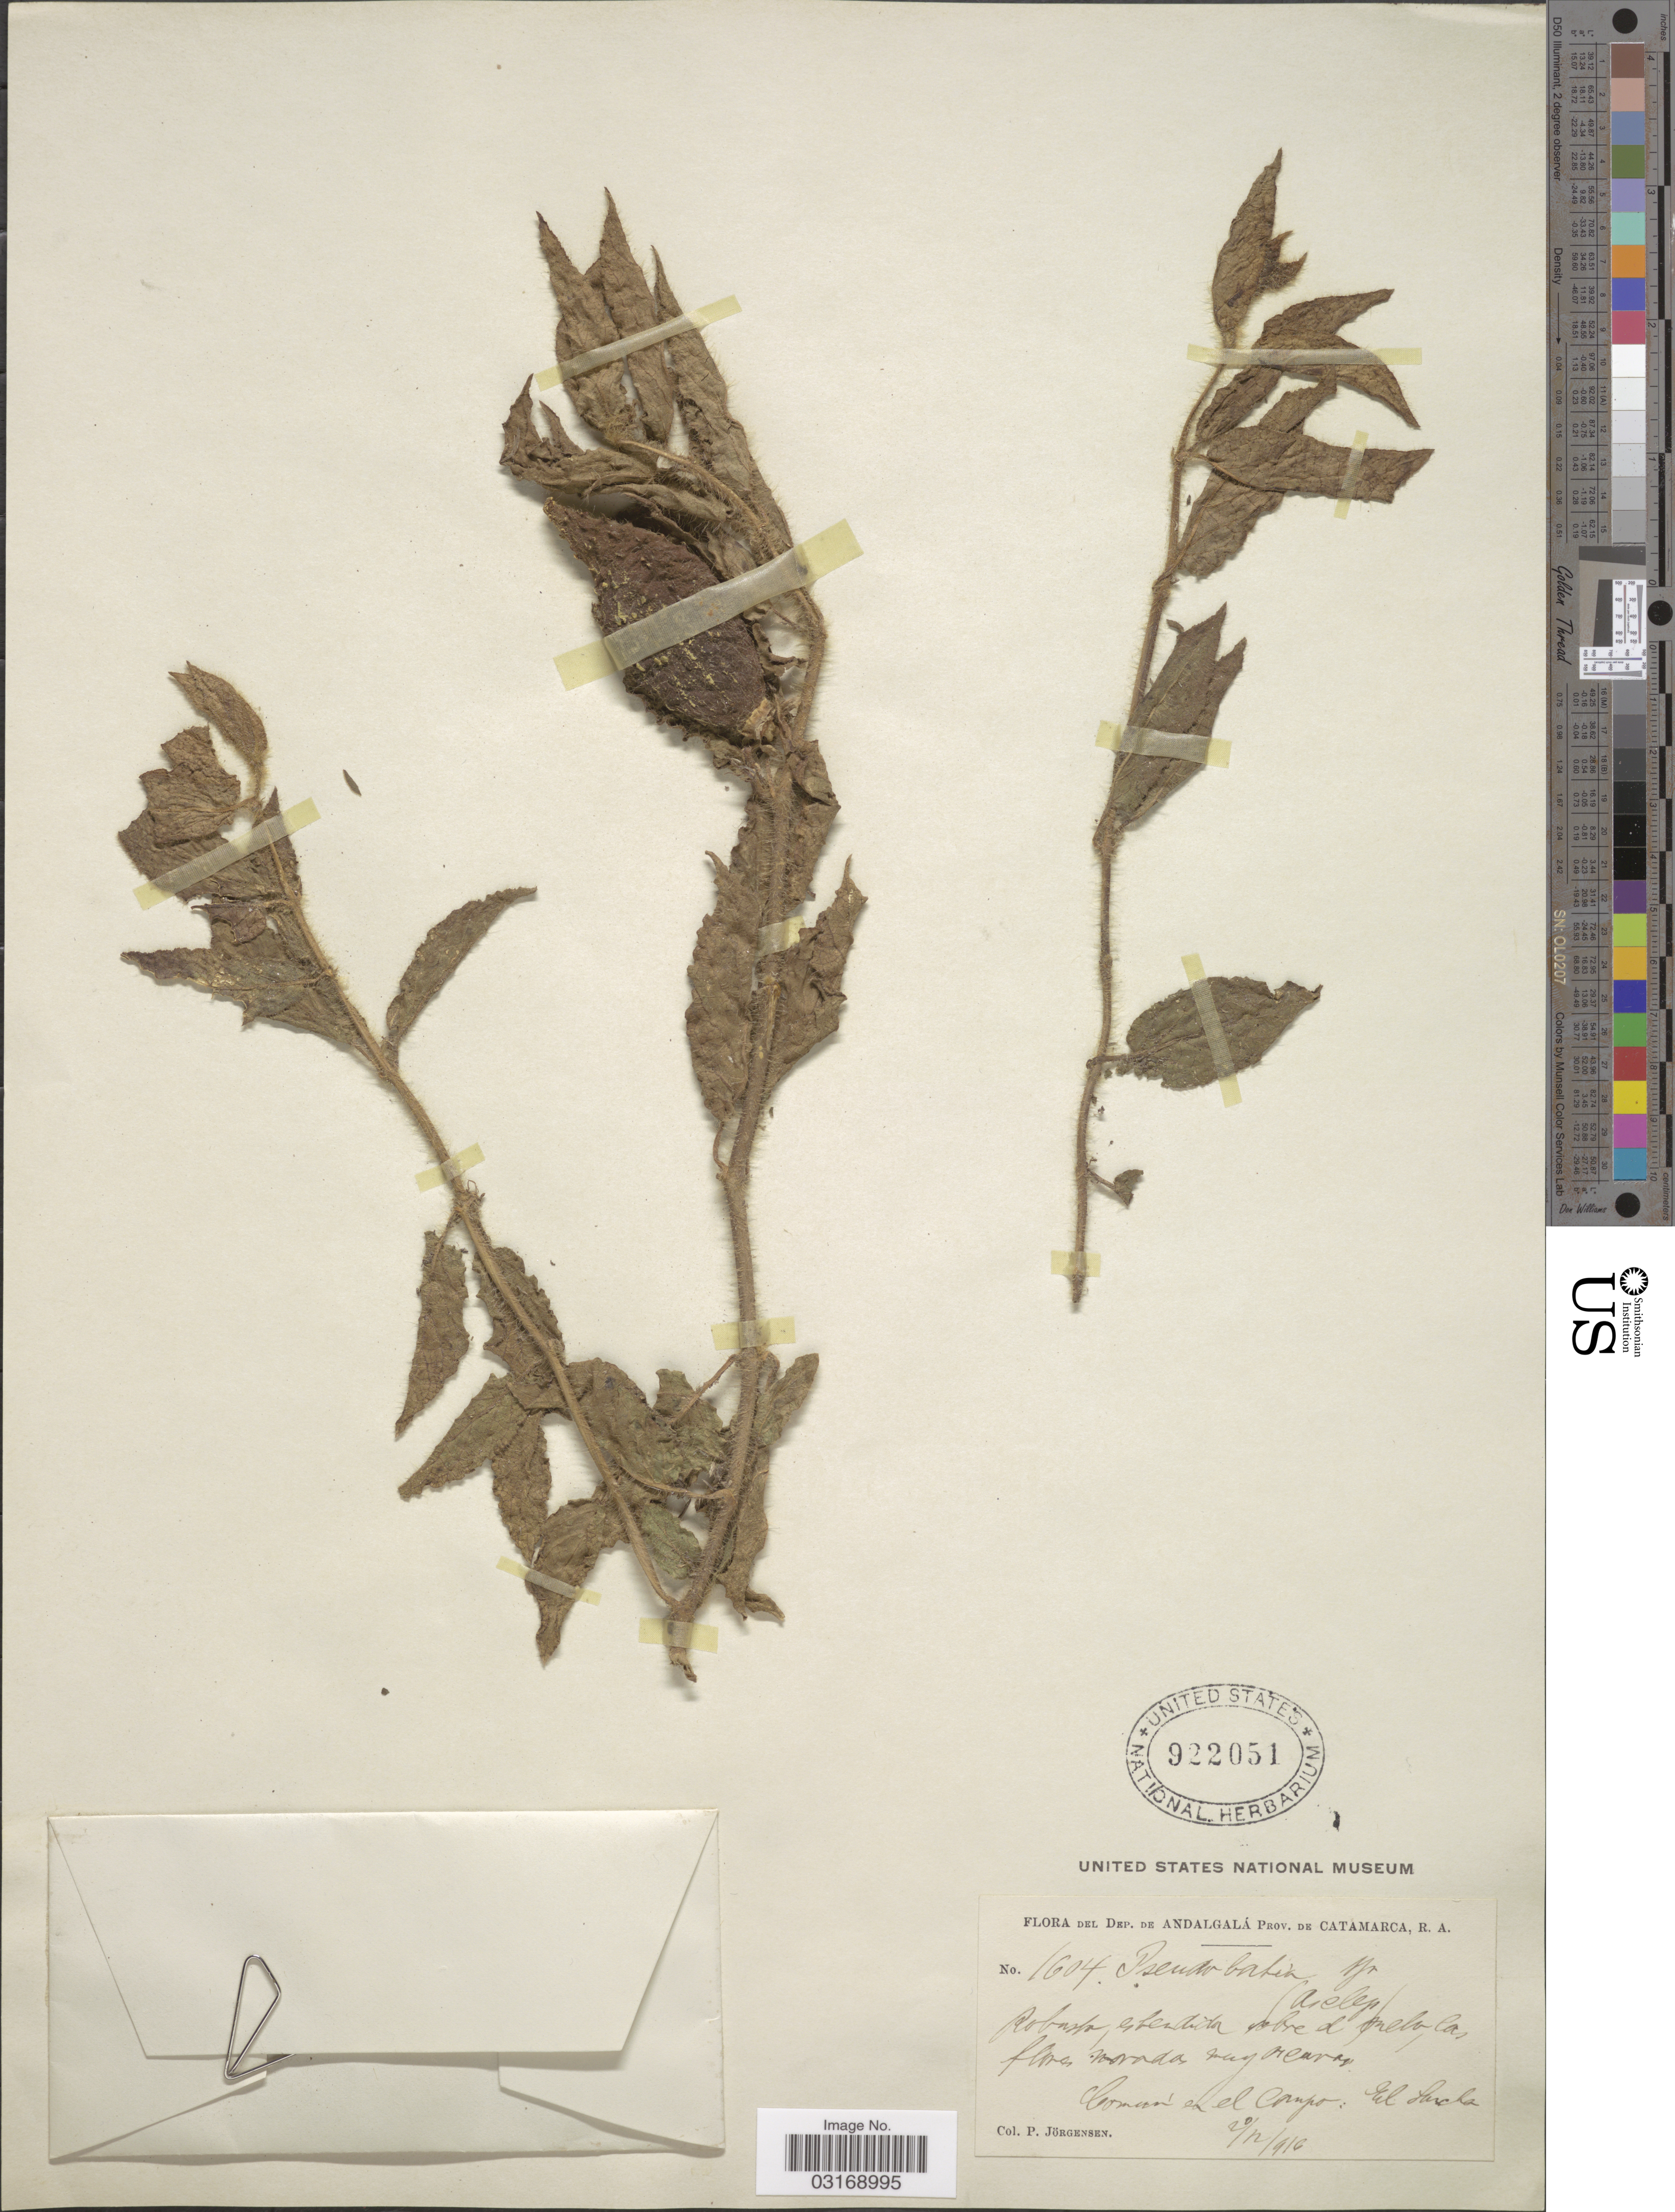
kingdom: Plantae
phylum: Tracheophyta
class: Magnoliopsida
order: Gentianales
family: Apocynaceae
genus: Pseudibatia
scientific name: Pseudibatia sp.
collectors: P. Jörgensen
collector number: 1604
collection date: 1916-12-20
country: Argentina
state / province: Catamarca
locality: Dep. de Andalgalá. Comun en el Campo: El Suncho.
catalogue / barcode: US 922051